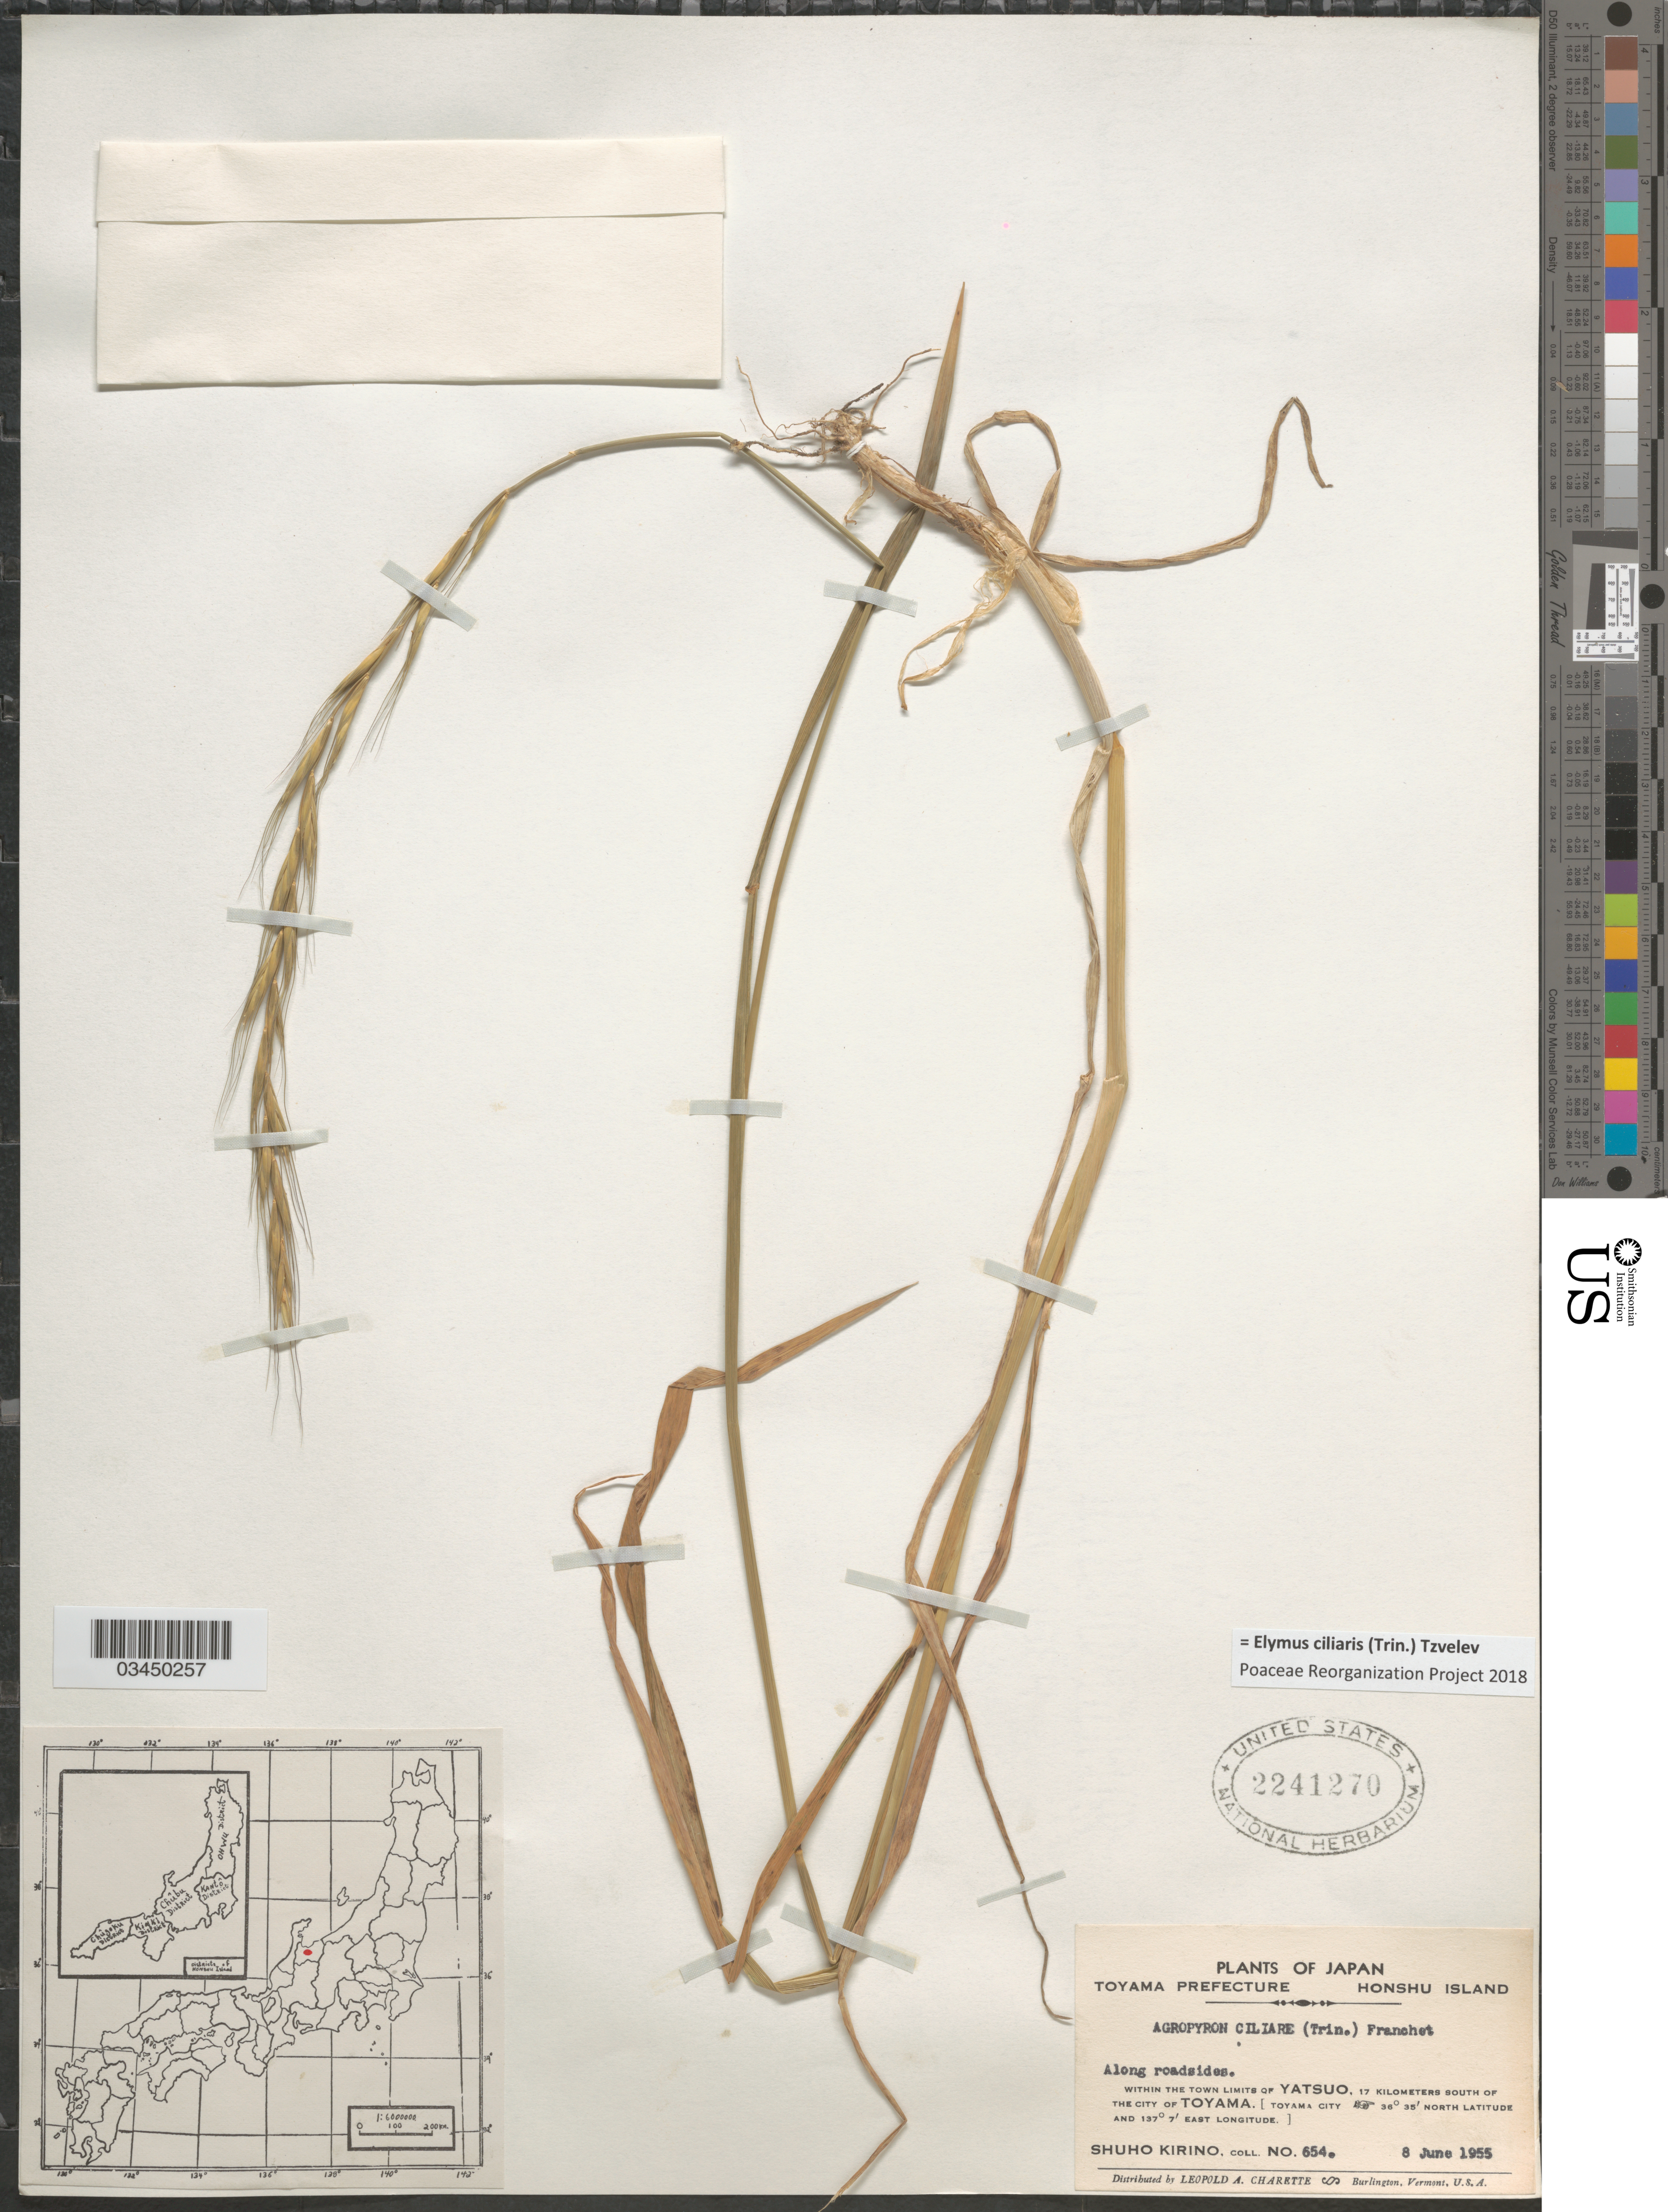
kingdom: Plantae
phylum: Tracheophyta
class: Liliopsida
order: Poales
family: Poaceae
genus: Elymus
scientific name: Elymus ciliaris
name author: (Trin.) Tzvelev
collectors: S. Kirino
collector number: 654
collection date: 1955-06-08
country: Japan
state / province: Toyama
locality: Toyama Prefecture. Honshu Island. Along roadsides. Within the town limits of Yatsuo, 17 kilometers south of the city of Toyama. [Toyama City].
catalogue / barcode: US 2241270